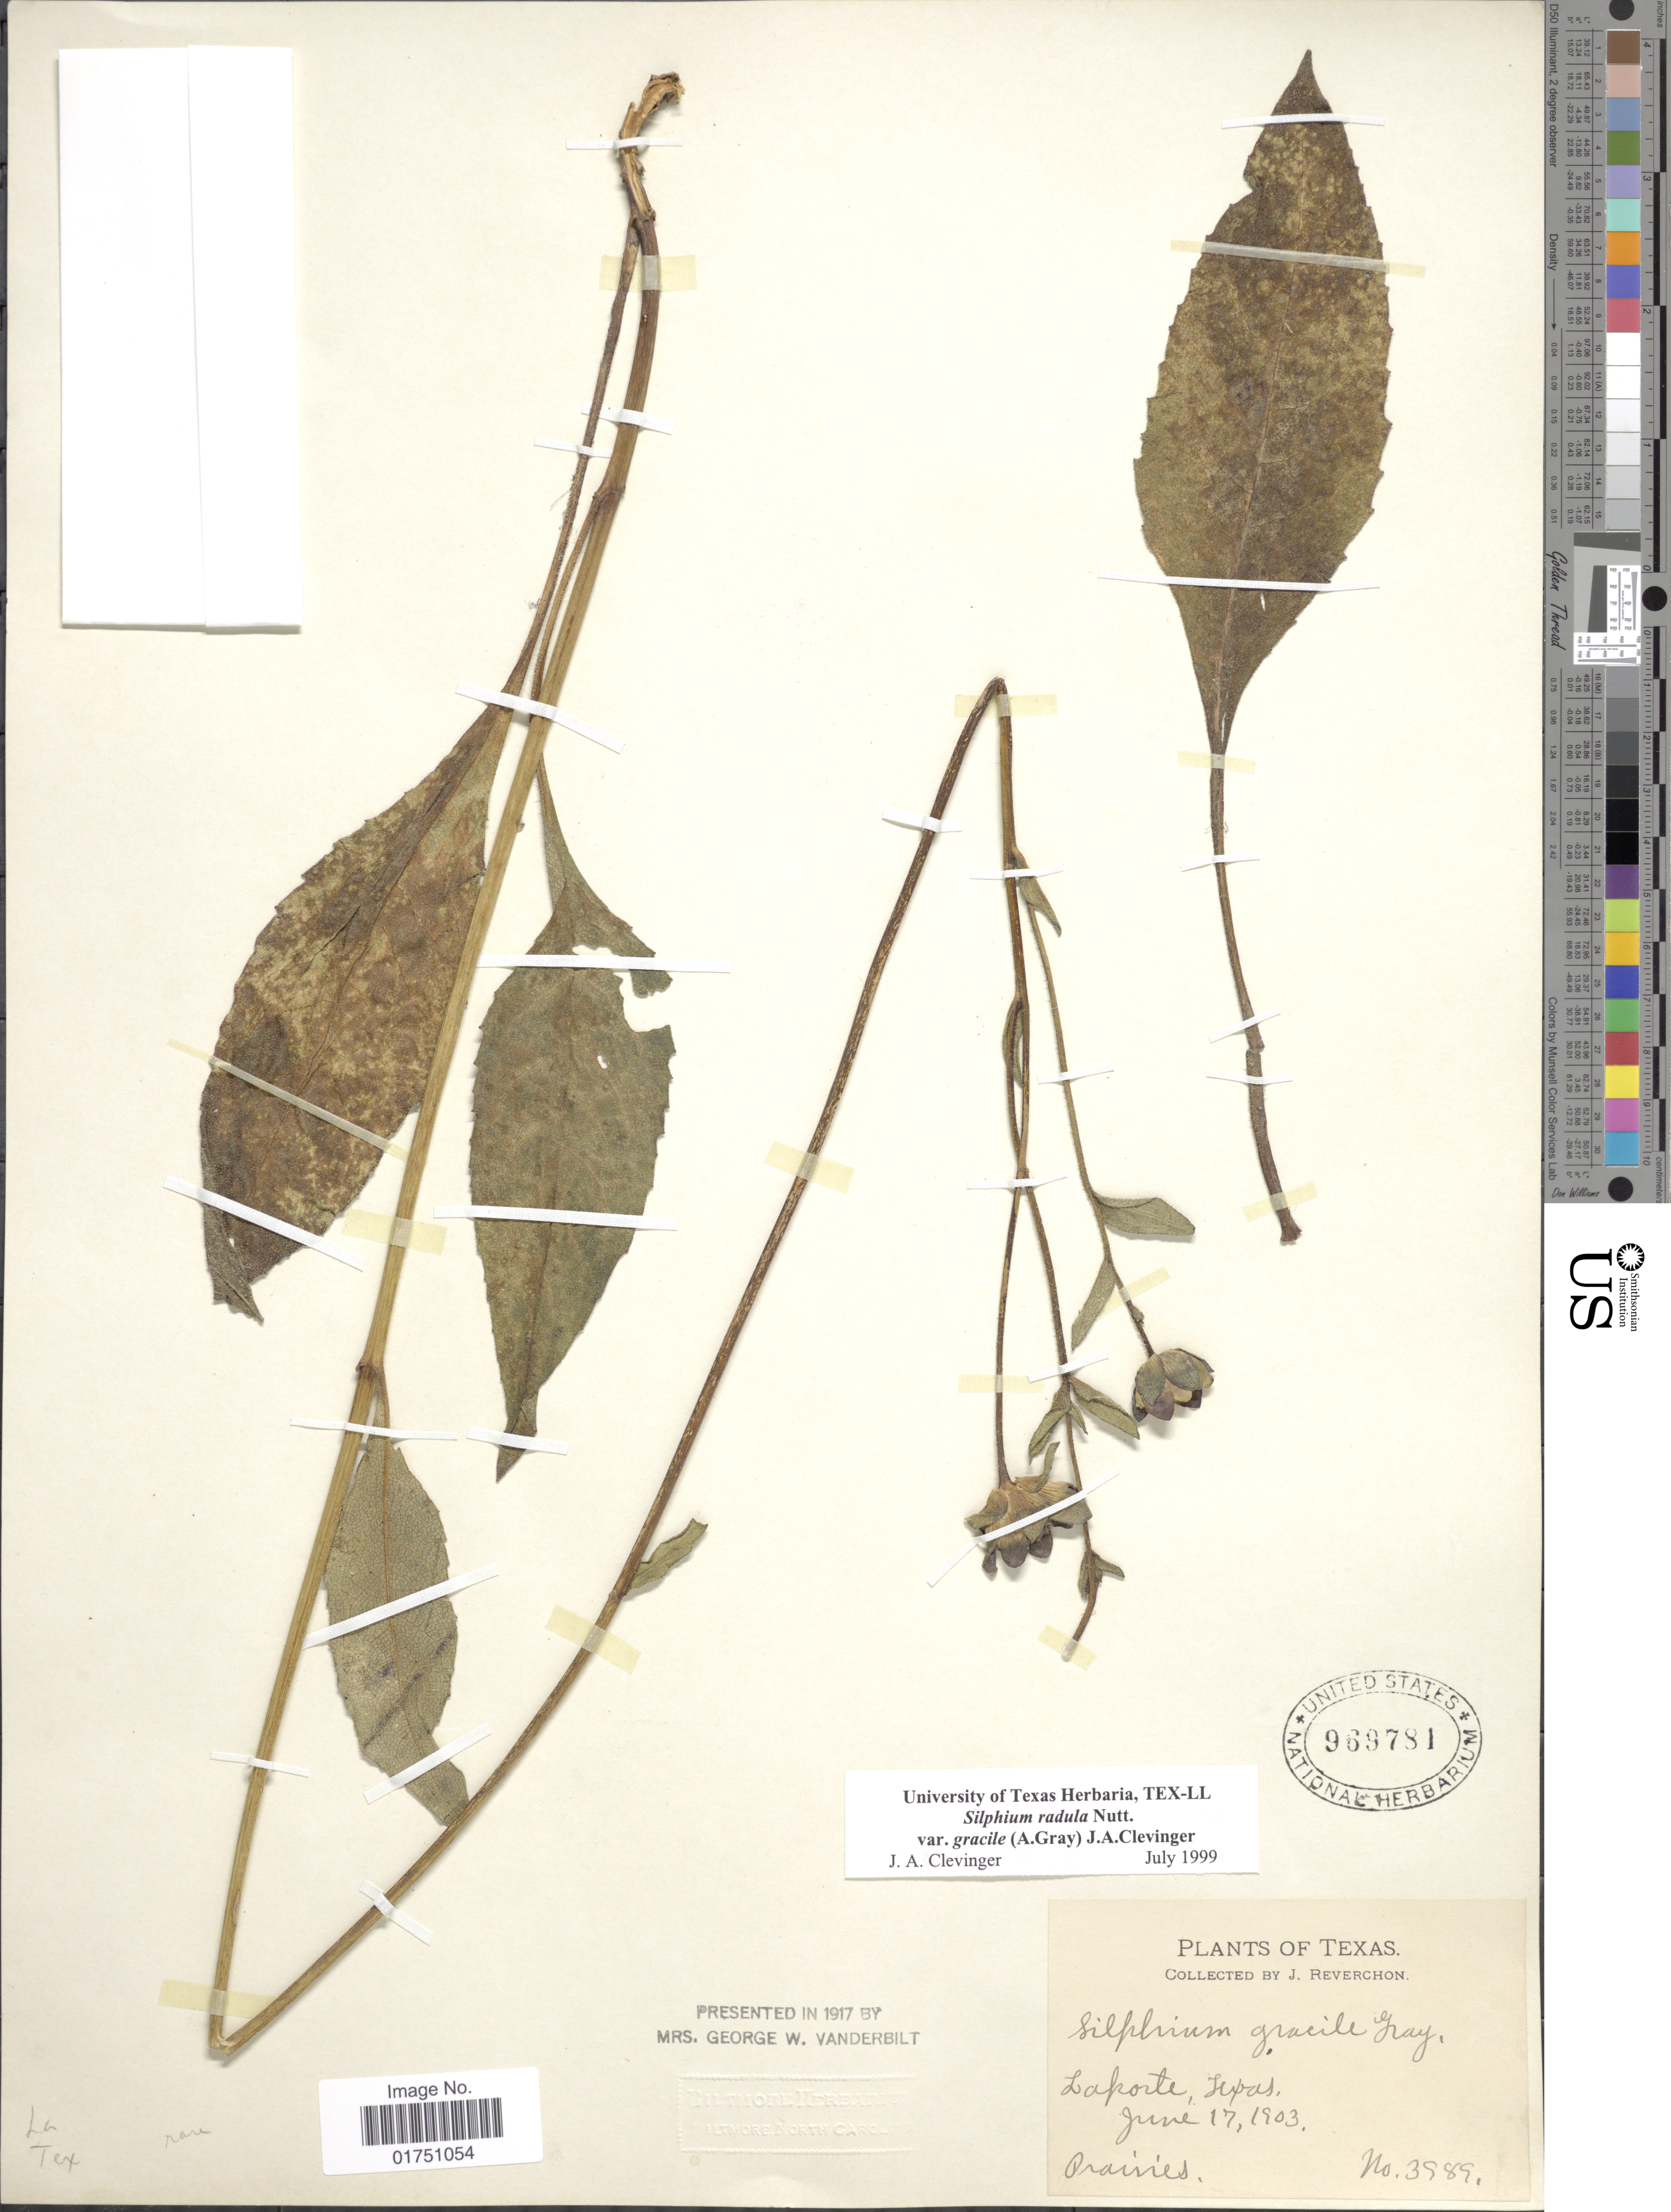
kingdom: Plantae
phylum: Tracheophyta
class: Magnoliopsida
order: Asterales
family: Asteraceae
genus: Silphium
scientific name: Silphium radula var. gracile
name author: (A. Gray) Clevinger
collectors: J. Reverchon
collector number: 3989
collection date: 1903-06-17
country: United States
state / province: Texas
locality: Laporte, Texas. Prairies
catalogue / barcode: US 969781